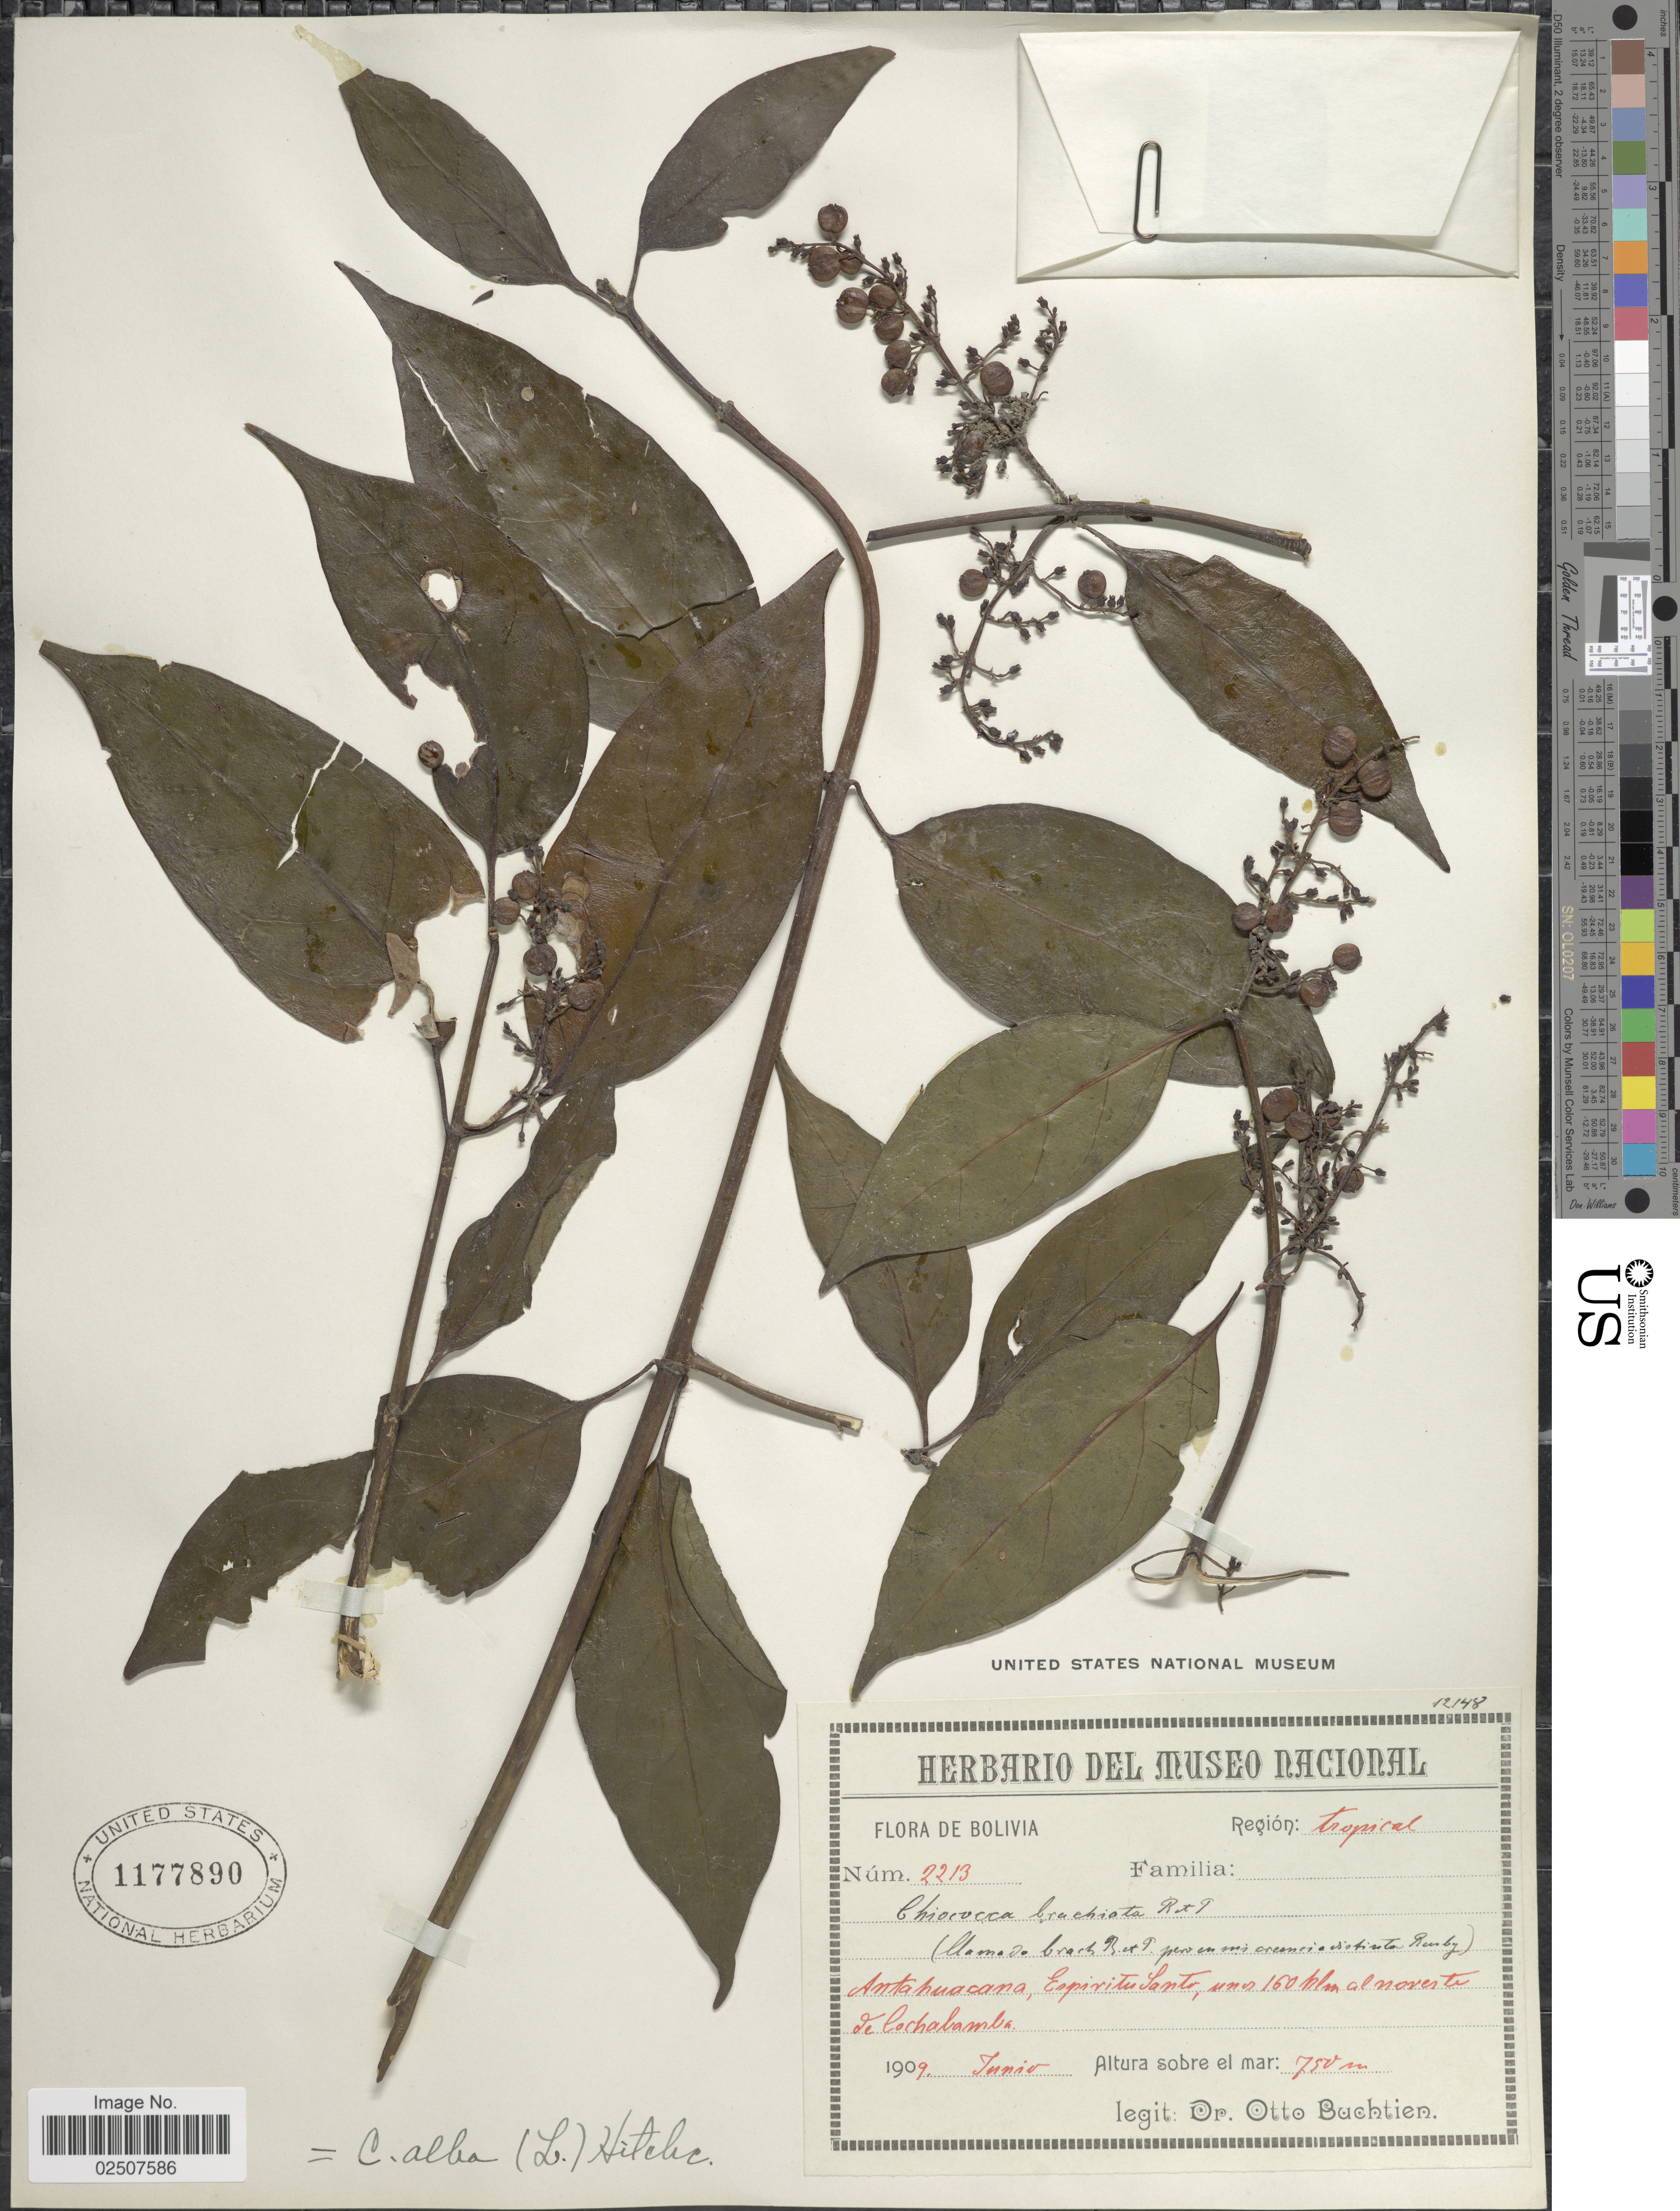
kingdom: Plantae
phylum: Tracheophyta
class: Magnoliopsida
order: Gentianales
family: Rubiaceae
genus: Chiococca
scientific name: Chiococca alba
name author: (L.) Hitchc.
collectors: O. Buchtien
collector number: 2213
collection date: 1909-06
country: Bolivia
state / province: Cochabamba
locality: Region: Tropical. Antahuacana, Espiritu Santo, unos 160 klm al noreste de Cochabamba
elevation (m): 750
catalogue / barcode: US 1177890